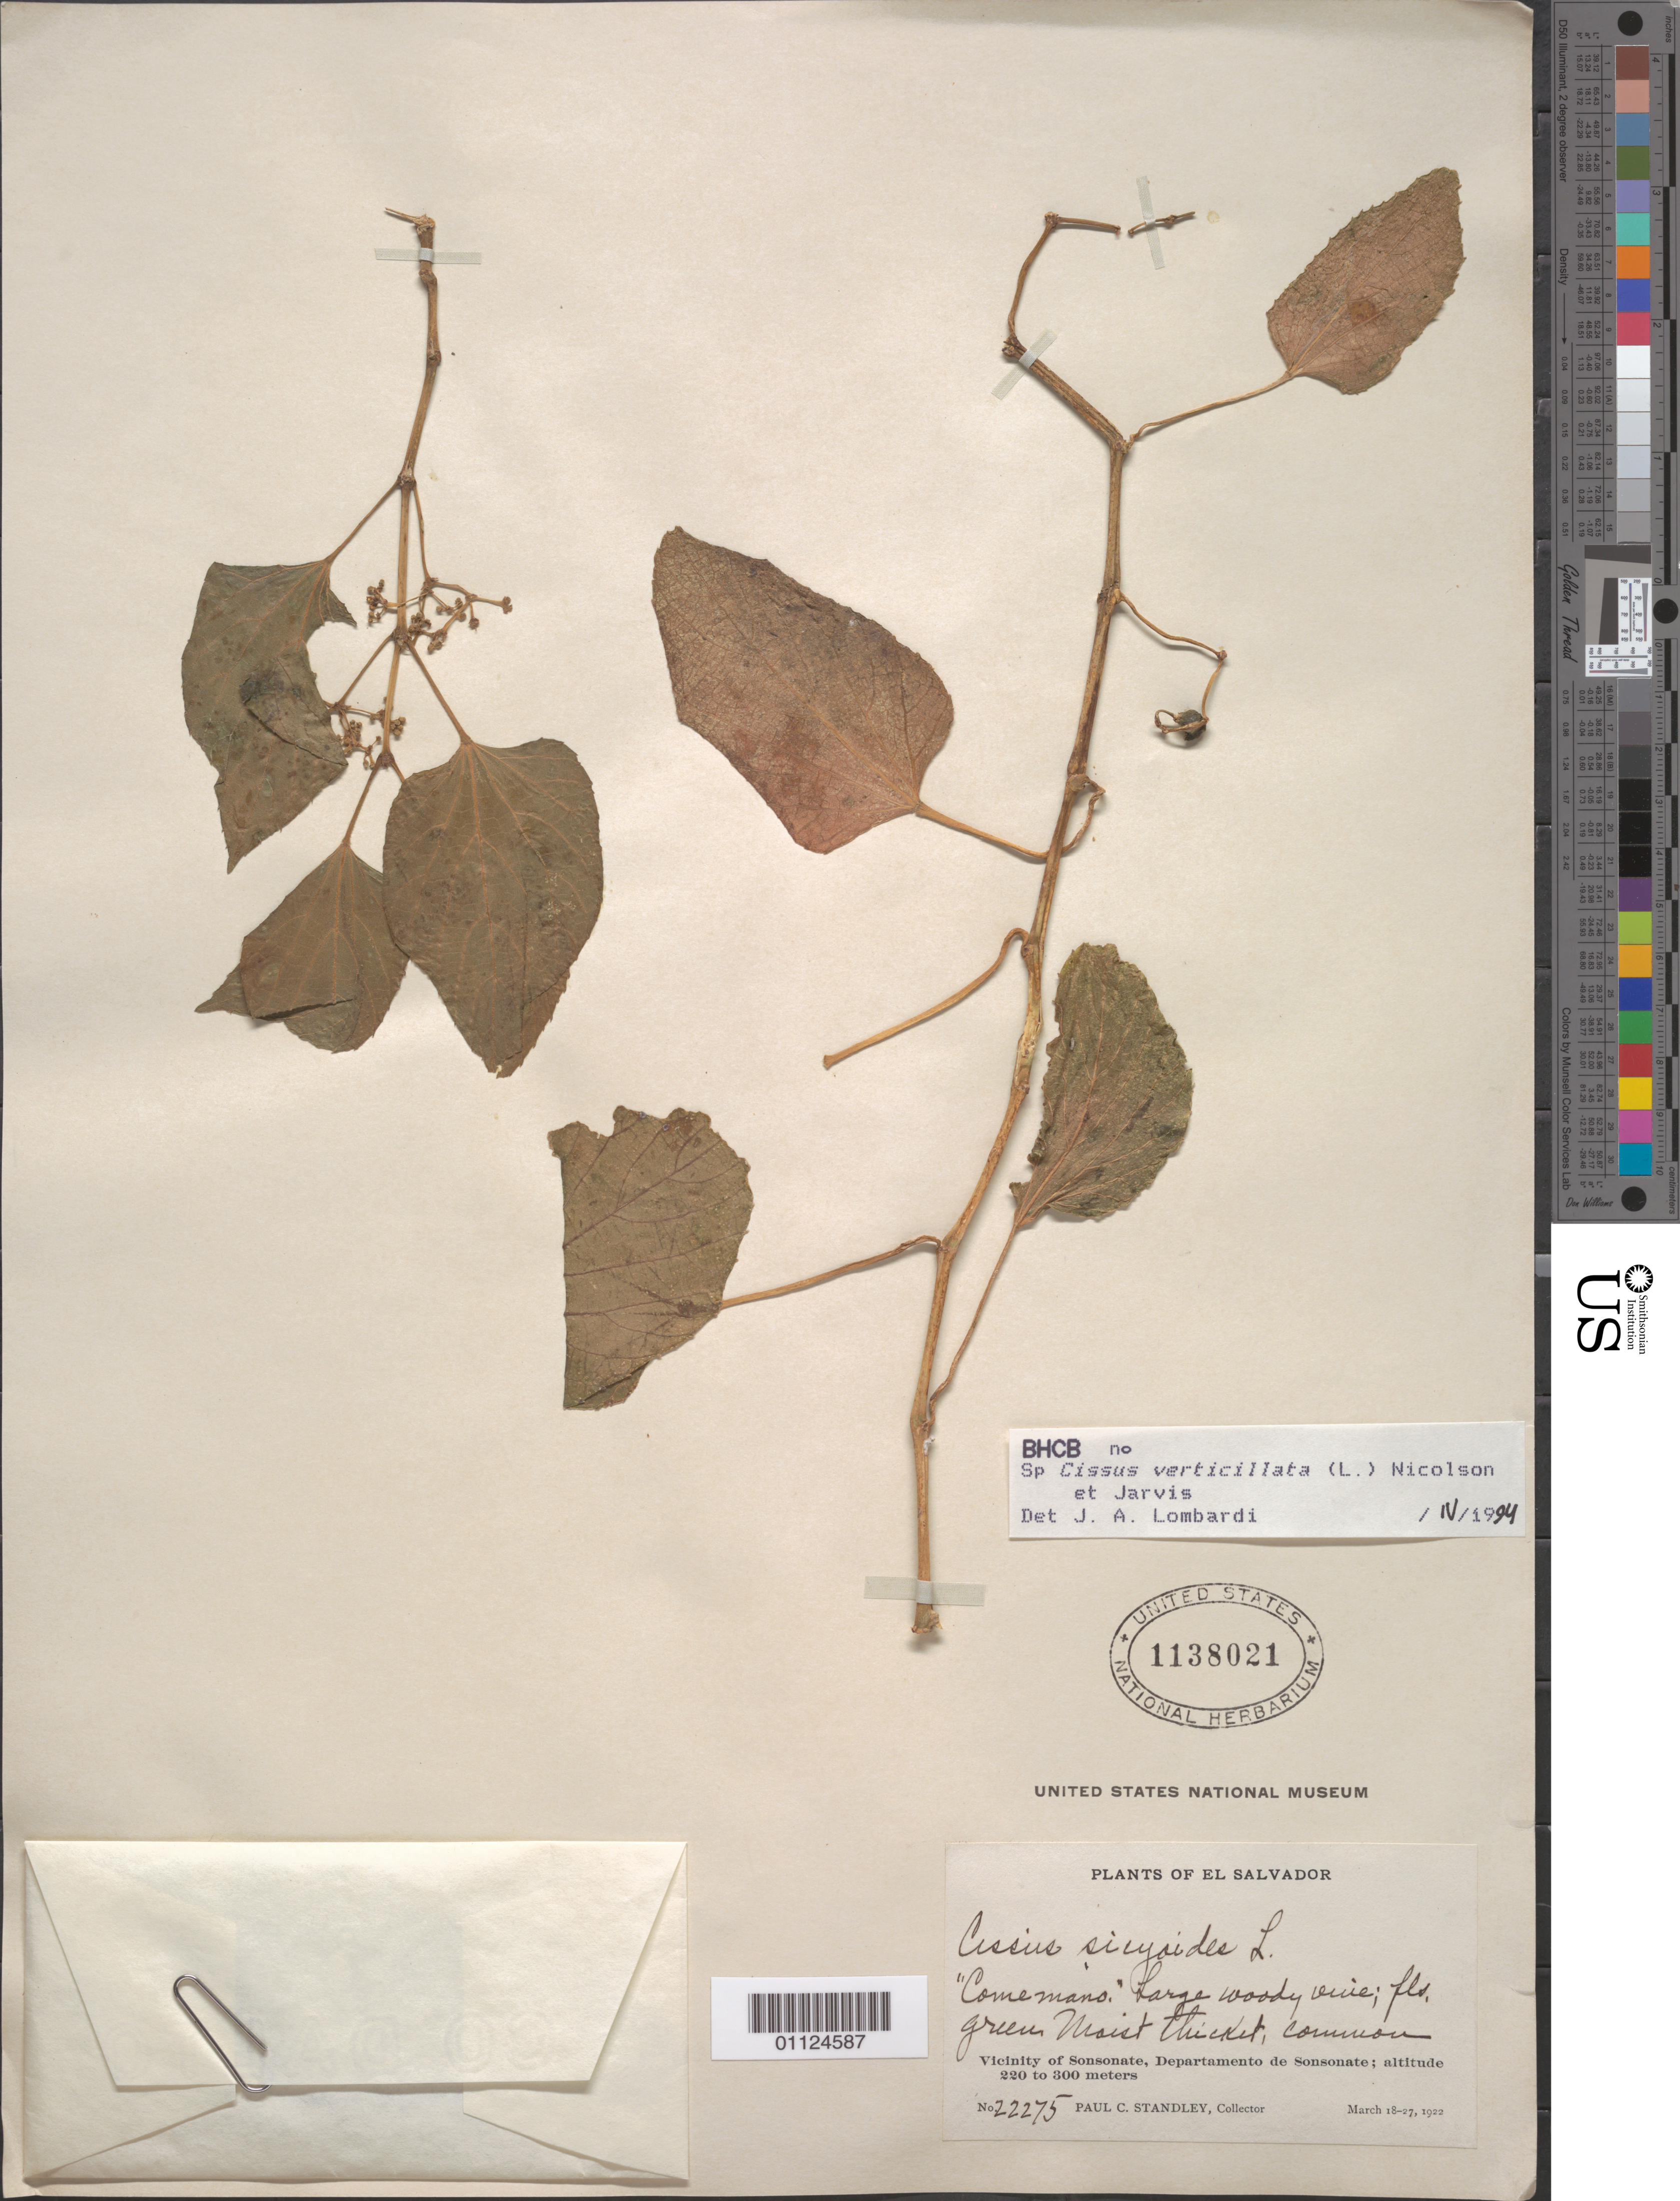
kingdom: Plantae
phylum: Tracheophyta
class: Magnoliopsida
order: Vitales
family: Vitaceae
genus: Cissus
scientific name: Cissus verticillata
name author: (L.) Nicolson & C.E. Jarvis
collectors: P. C. Standley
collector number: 22275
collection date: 1922-03-18/1922-03-27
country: El Salvador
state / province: Sonsonate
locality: Vicinity of Sonsonate.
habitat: Large woody vine. Moist thicket, common.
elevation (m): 220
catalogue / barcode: US 1138021